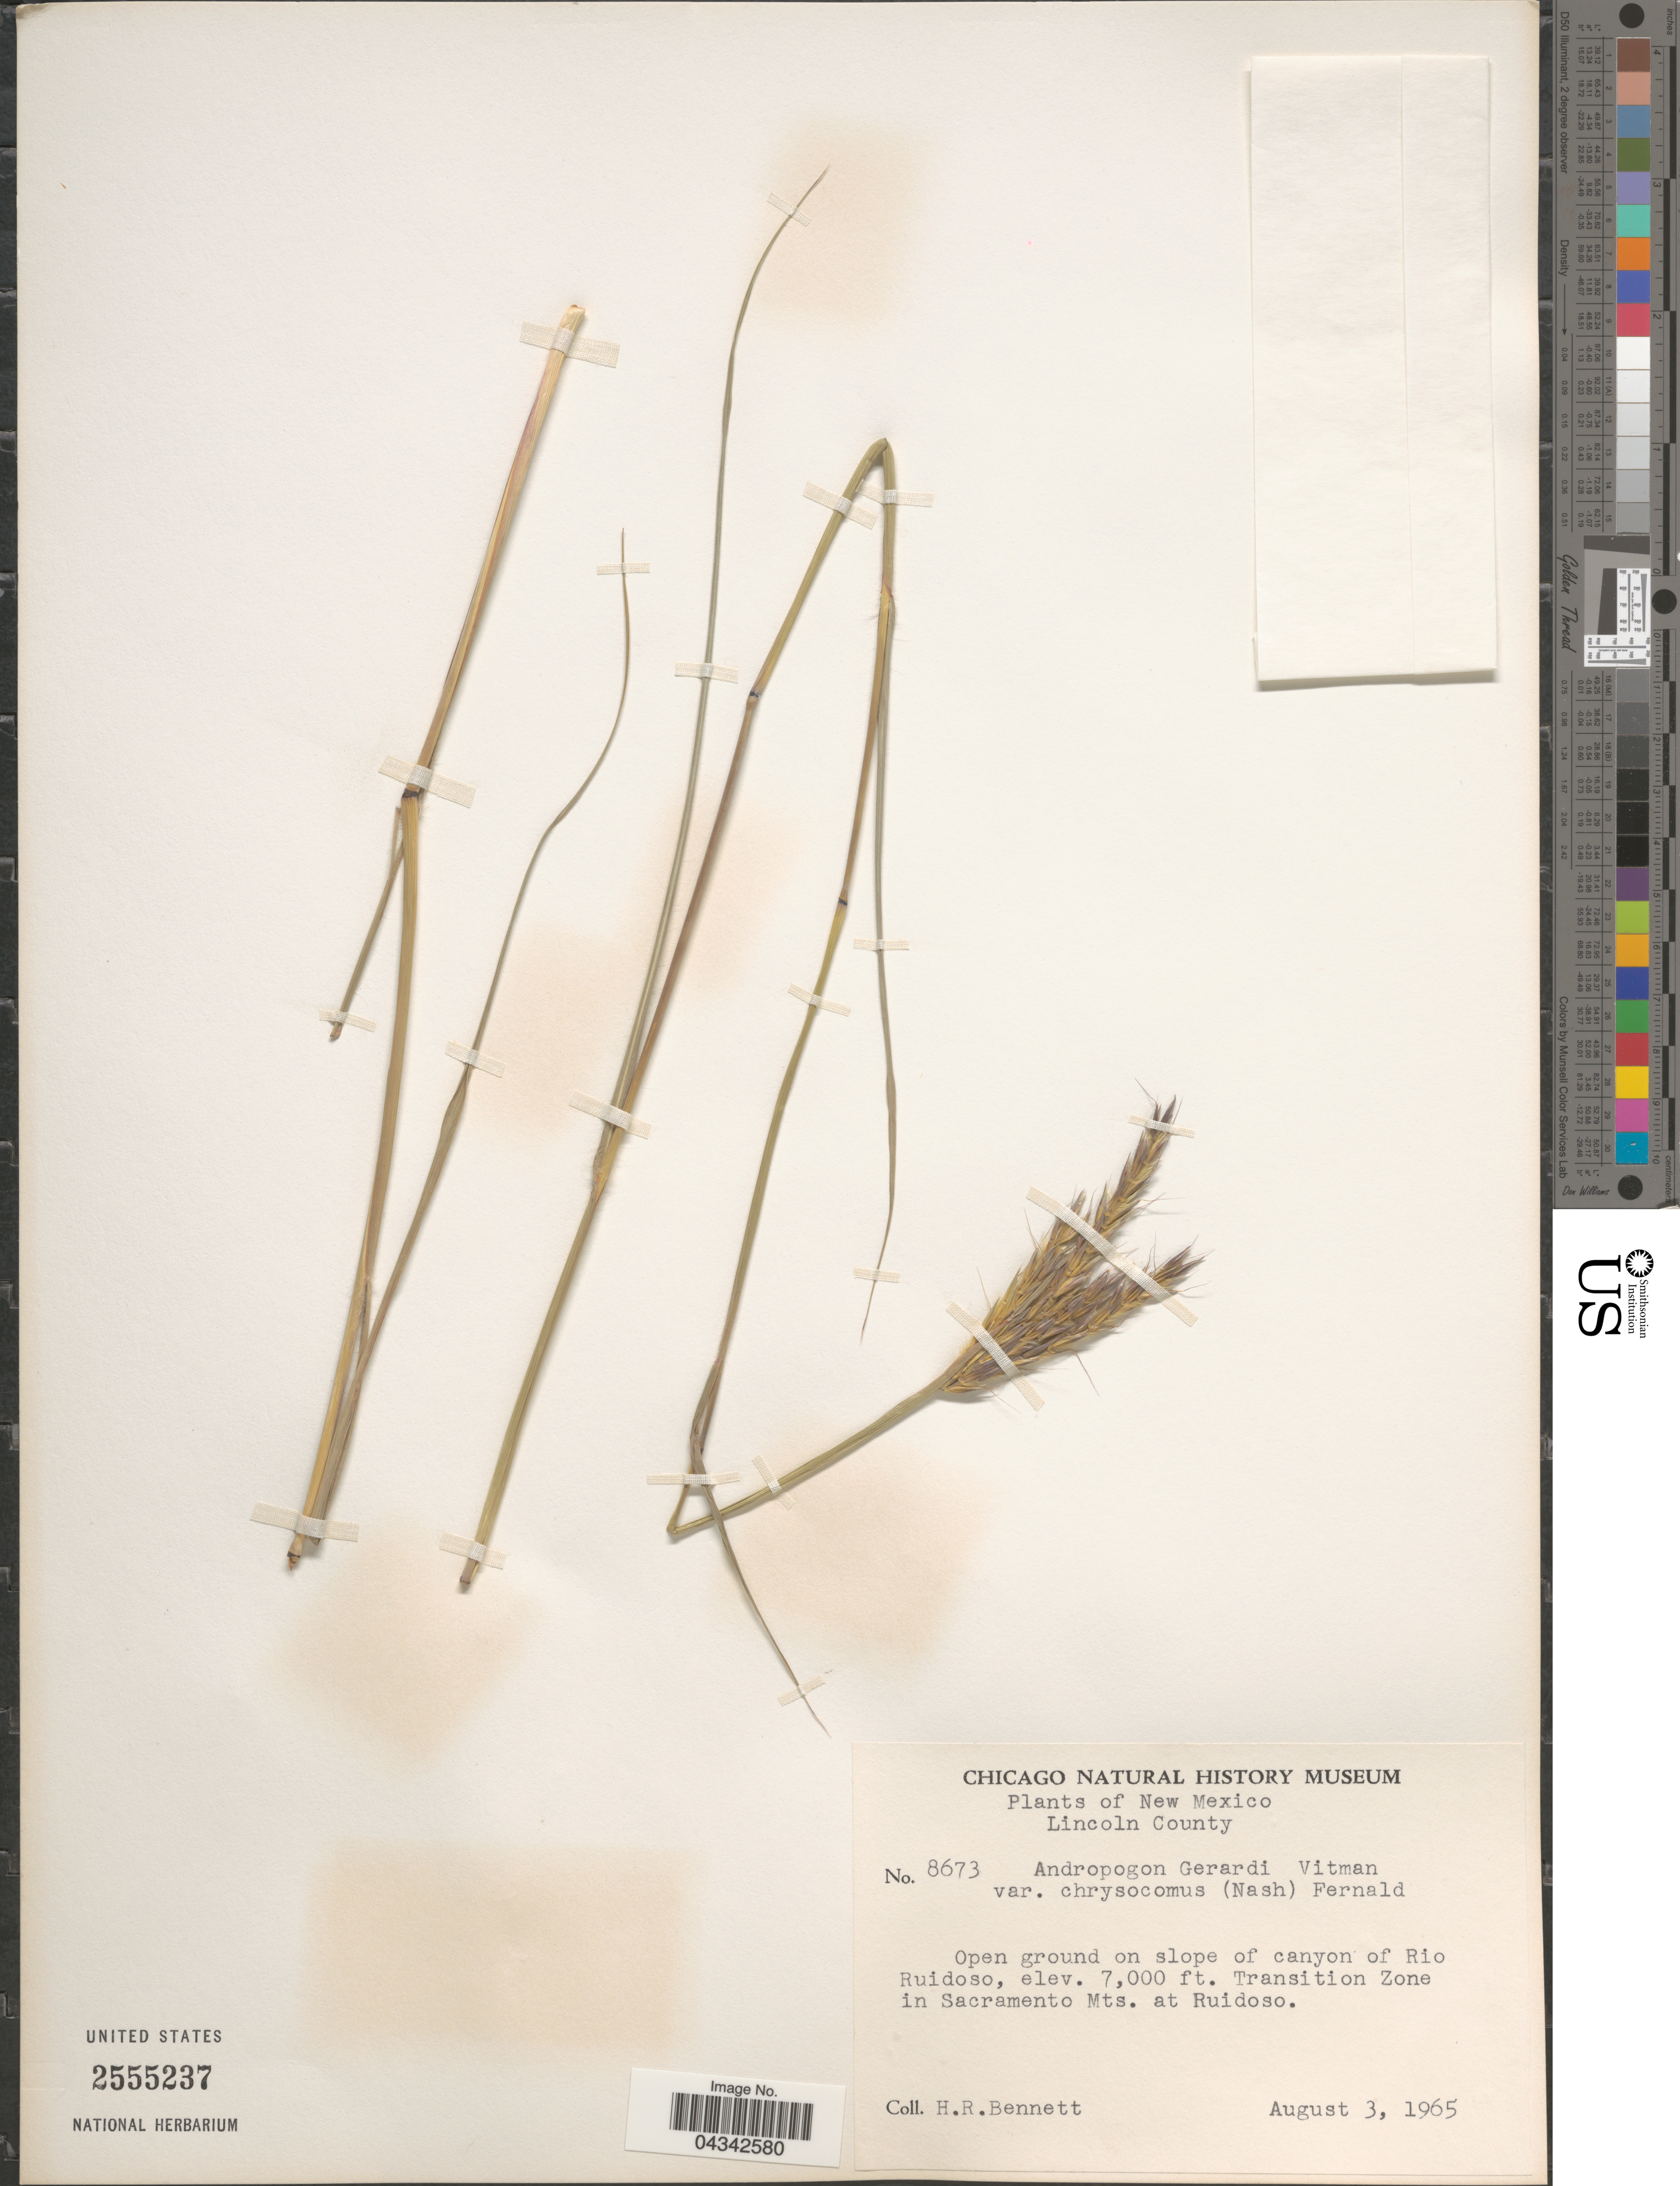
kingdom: Plantae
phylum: Tracheophyta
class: Liliopsida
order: Poales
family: Poaceae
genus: Andropogon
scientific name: Andropogon gerardii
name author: Vitman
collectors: H. R. Bennett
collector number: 8673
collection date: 1965-08-03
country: United States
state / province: New Mexico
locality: Lincoln County. Open ground on slope of canyon of Rio Ruidoso. Transition Zone in Sacramento Mts. at Ruidoso.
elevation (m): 2134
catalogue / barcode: US 2555237